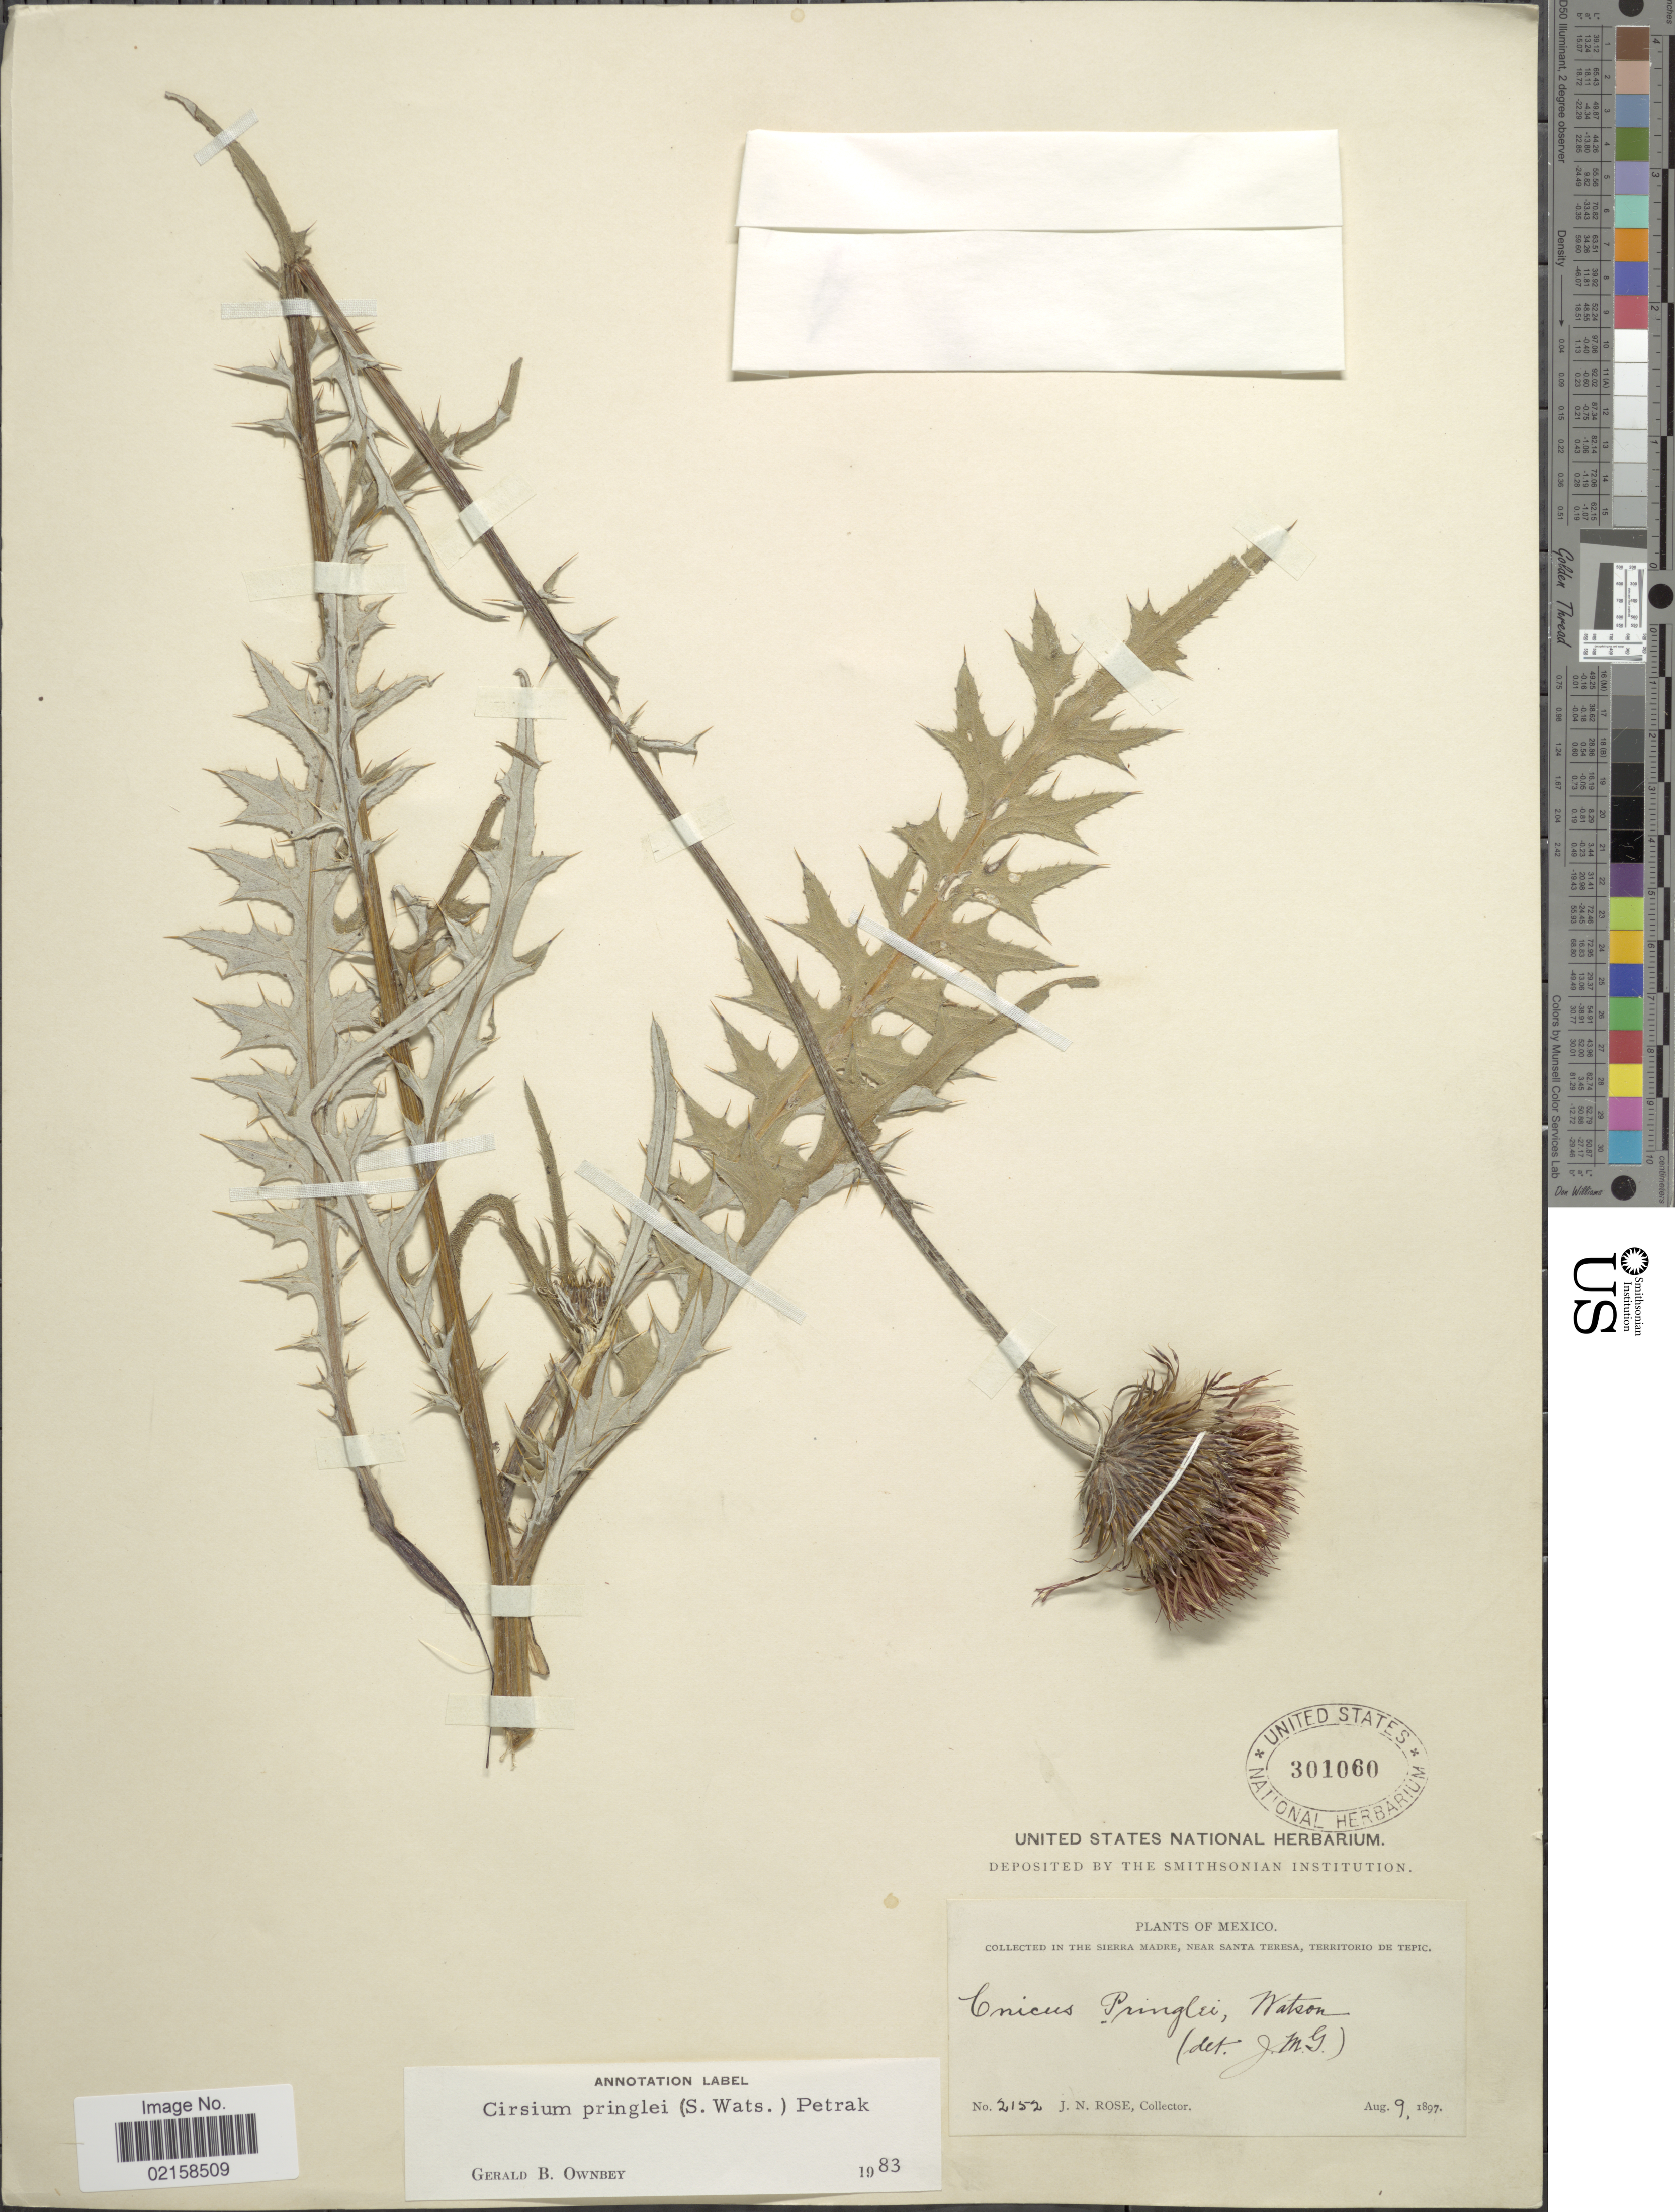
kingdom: Plantae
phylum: Tracheophyta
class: Magnoliopsida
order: Asterales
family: Asteraceae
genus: Cirsium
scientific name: Cirsium pringlei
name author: (S. Watson) Petr.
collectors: J. N. Rose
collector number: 2152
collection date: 1897-08-09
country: Mexico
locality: In the Sierra Madre, near Santa Teresa, Territorio de Tepic.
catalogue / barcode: US 301060